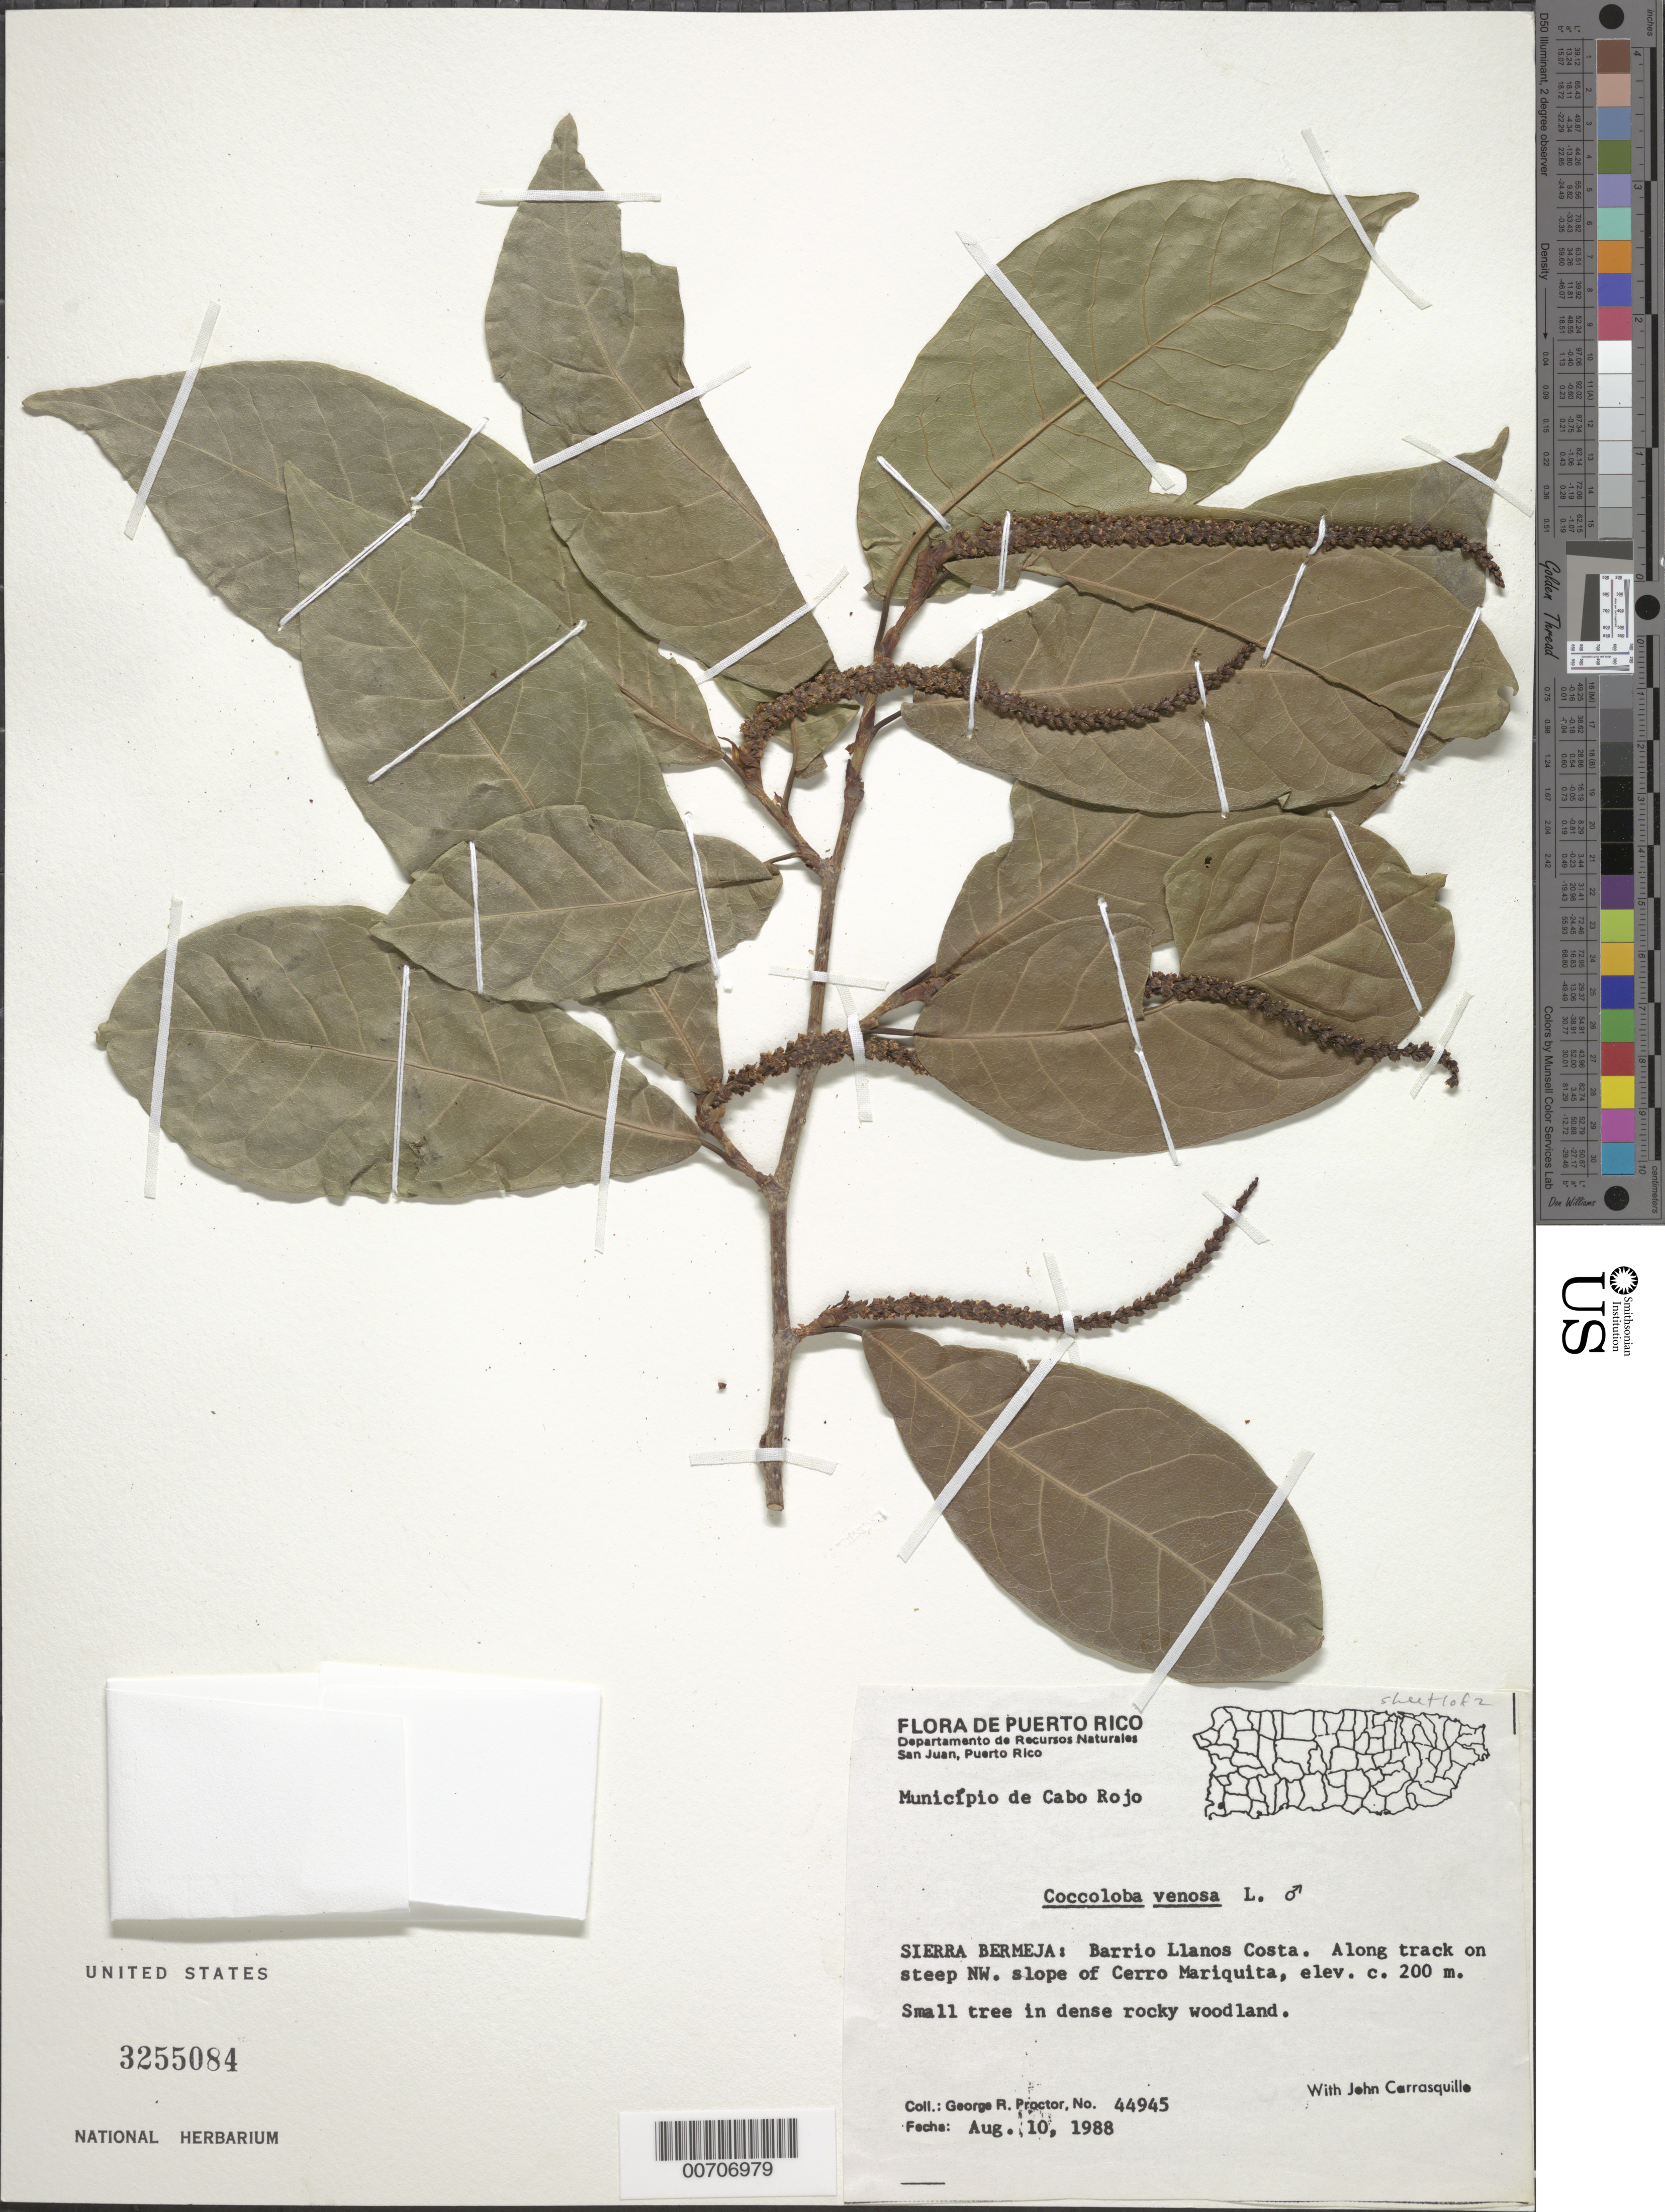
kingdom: Plantae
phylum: Tracheophyta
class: Magnoliopsida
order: Caryophyllales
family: Polygonaceae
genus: Coccoloba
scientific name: Coccoloba venosa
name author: L.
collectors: G. R. Proctor & J. Carrasquillo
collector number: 44945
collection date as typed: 10 Aug 1988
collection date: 1988-08-10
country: Puerto Rico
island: Greater Antilles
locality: Sierra Bermeja: Barrio Llanos Costa. Along track on steep NW slope of Cerro Mariquita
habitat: Dense rocky woodland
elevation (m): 200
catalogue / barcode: US 3255084